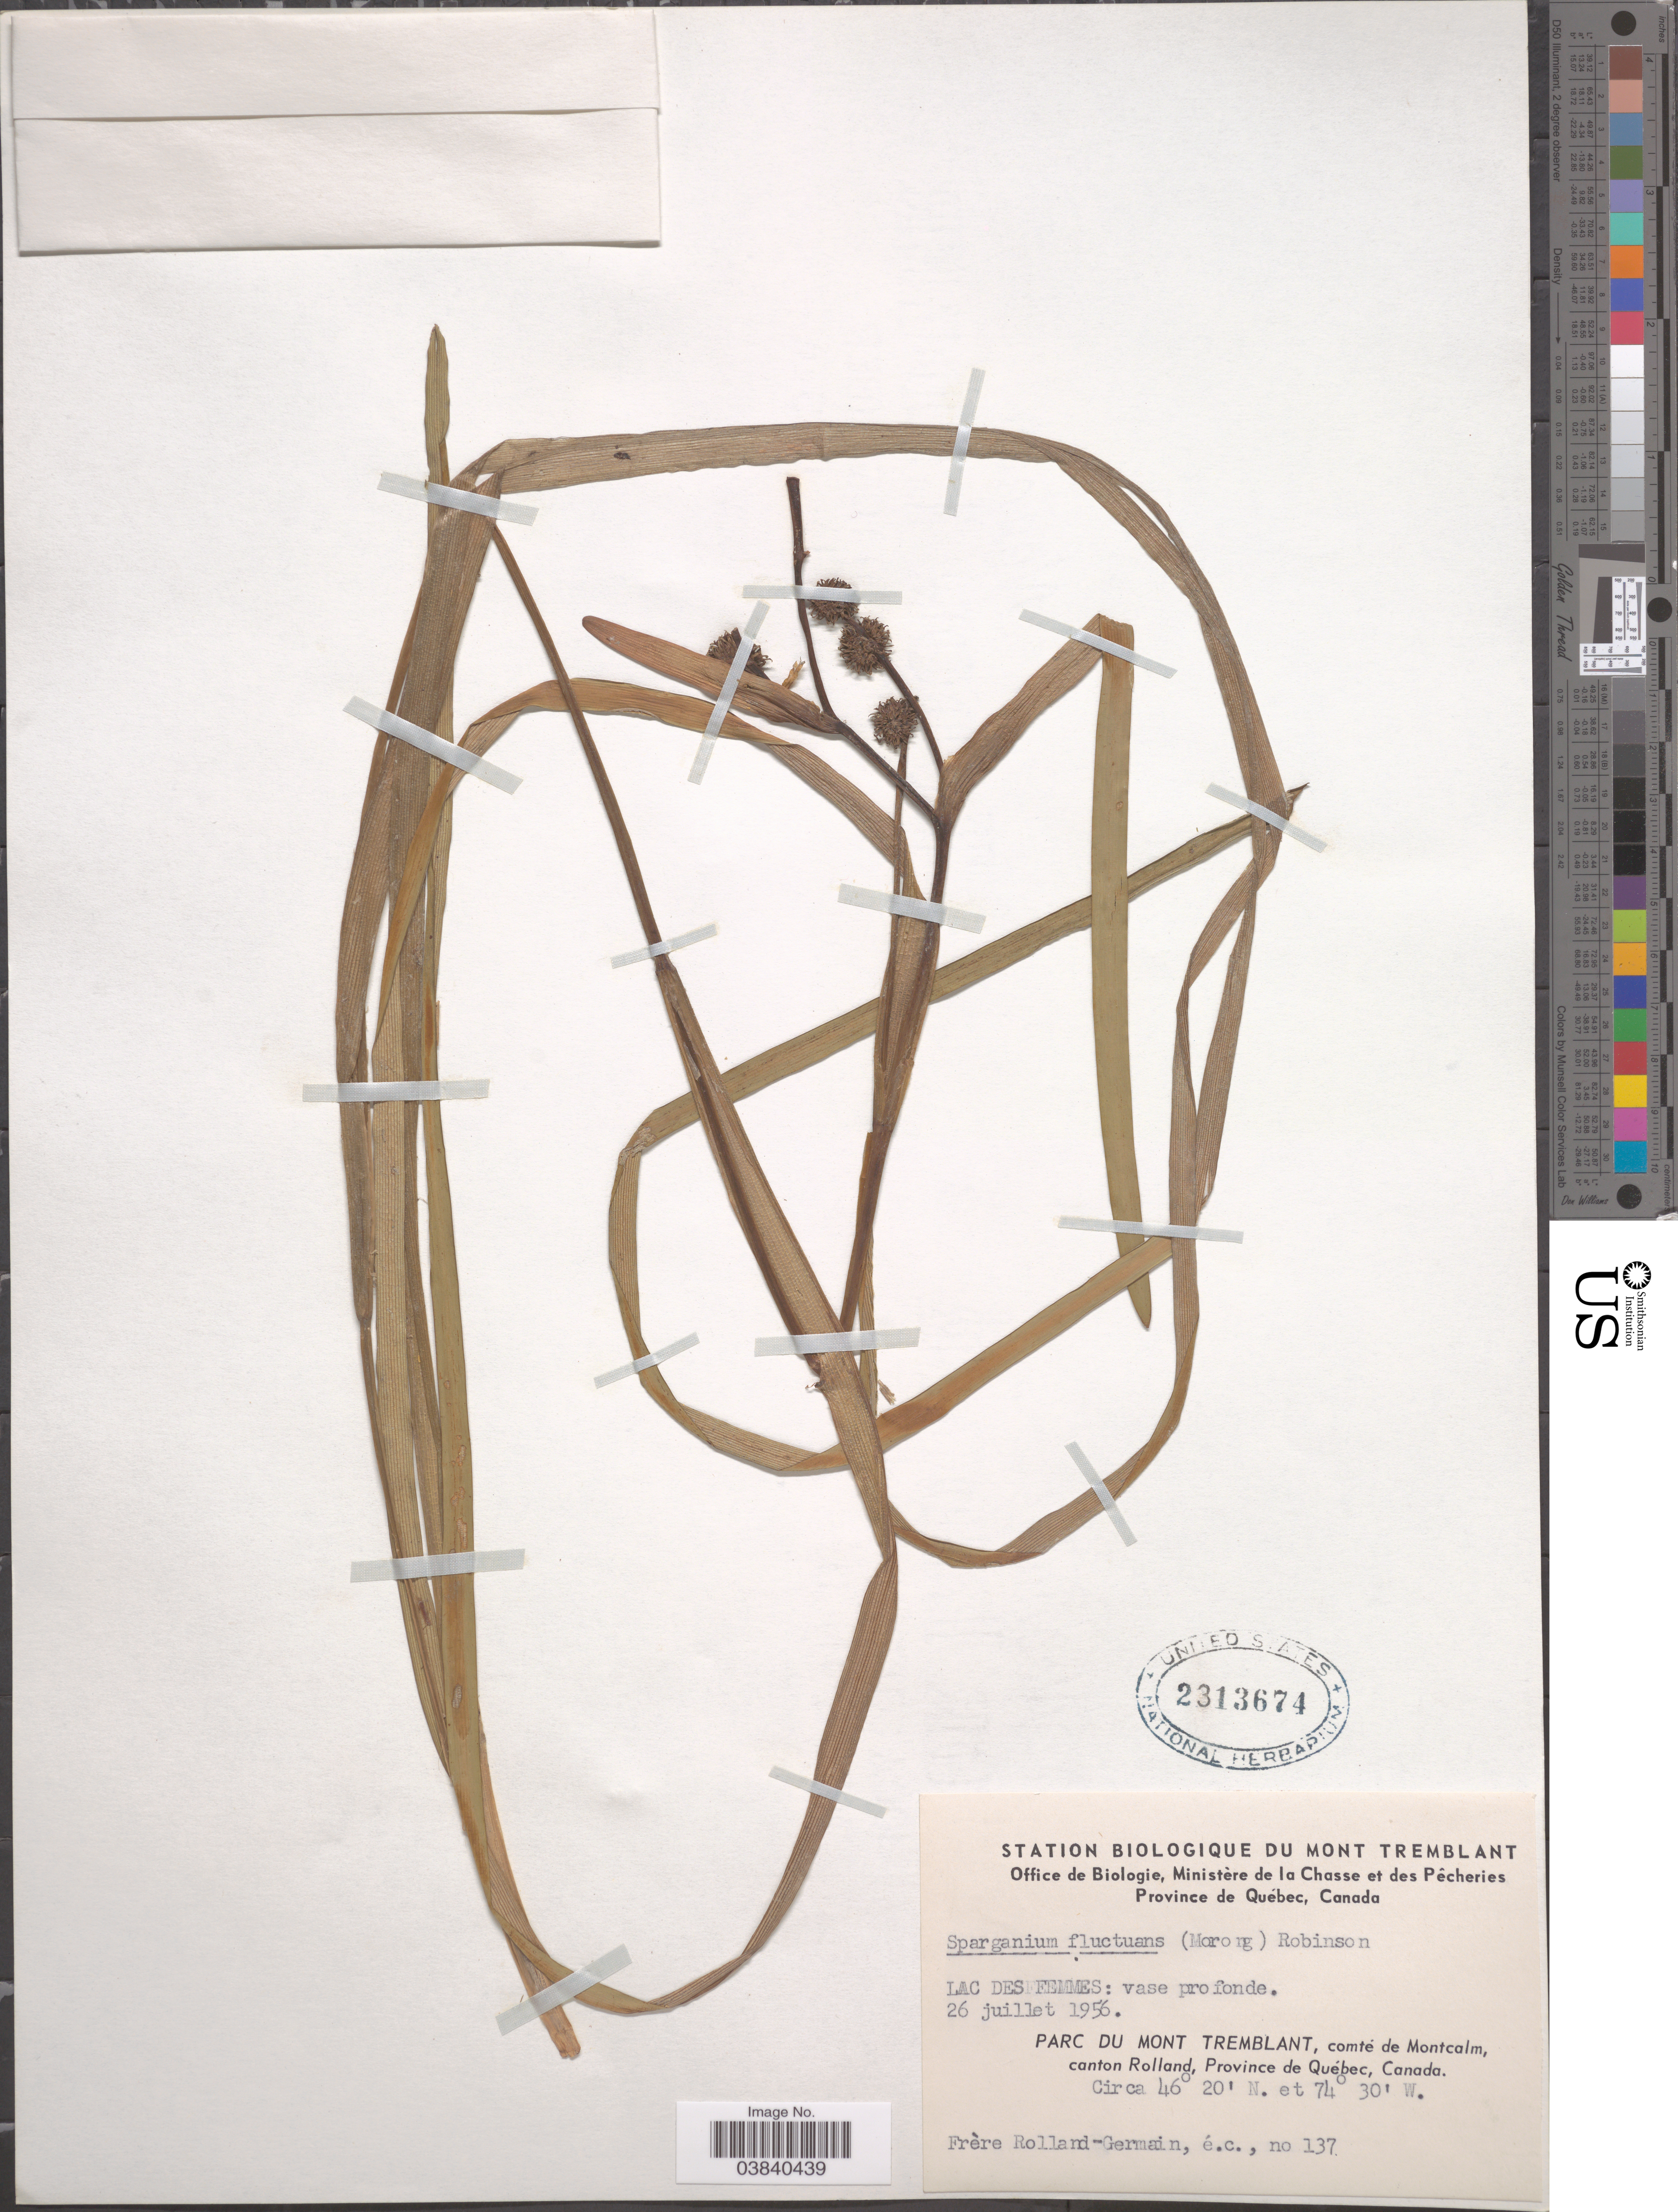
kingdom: Plantae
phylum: Tracheophyta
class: Liliopsida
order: Poales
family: Typhaceae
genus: Sparganium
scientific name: Sparganium fluctuans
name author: (Engelm.) B.L. Rob.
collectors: Rolland-Germain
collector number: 137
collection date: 1956-07-26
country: Canada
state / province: Quebec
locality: Lac Desfeemmes: vase profonde. Parc du Mont Tremblant, comté de Montcalm, canton Rolland.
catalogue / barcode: US 2313674